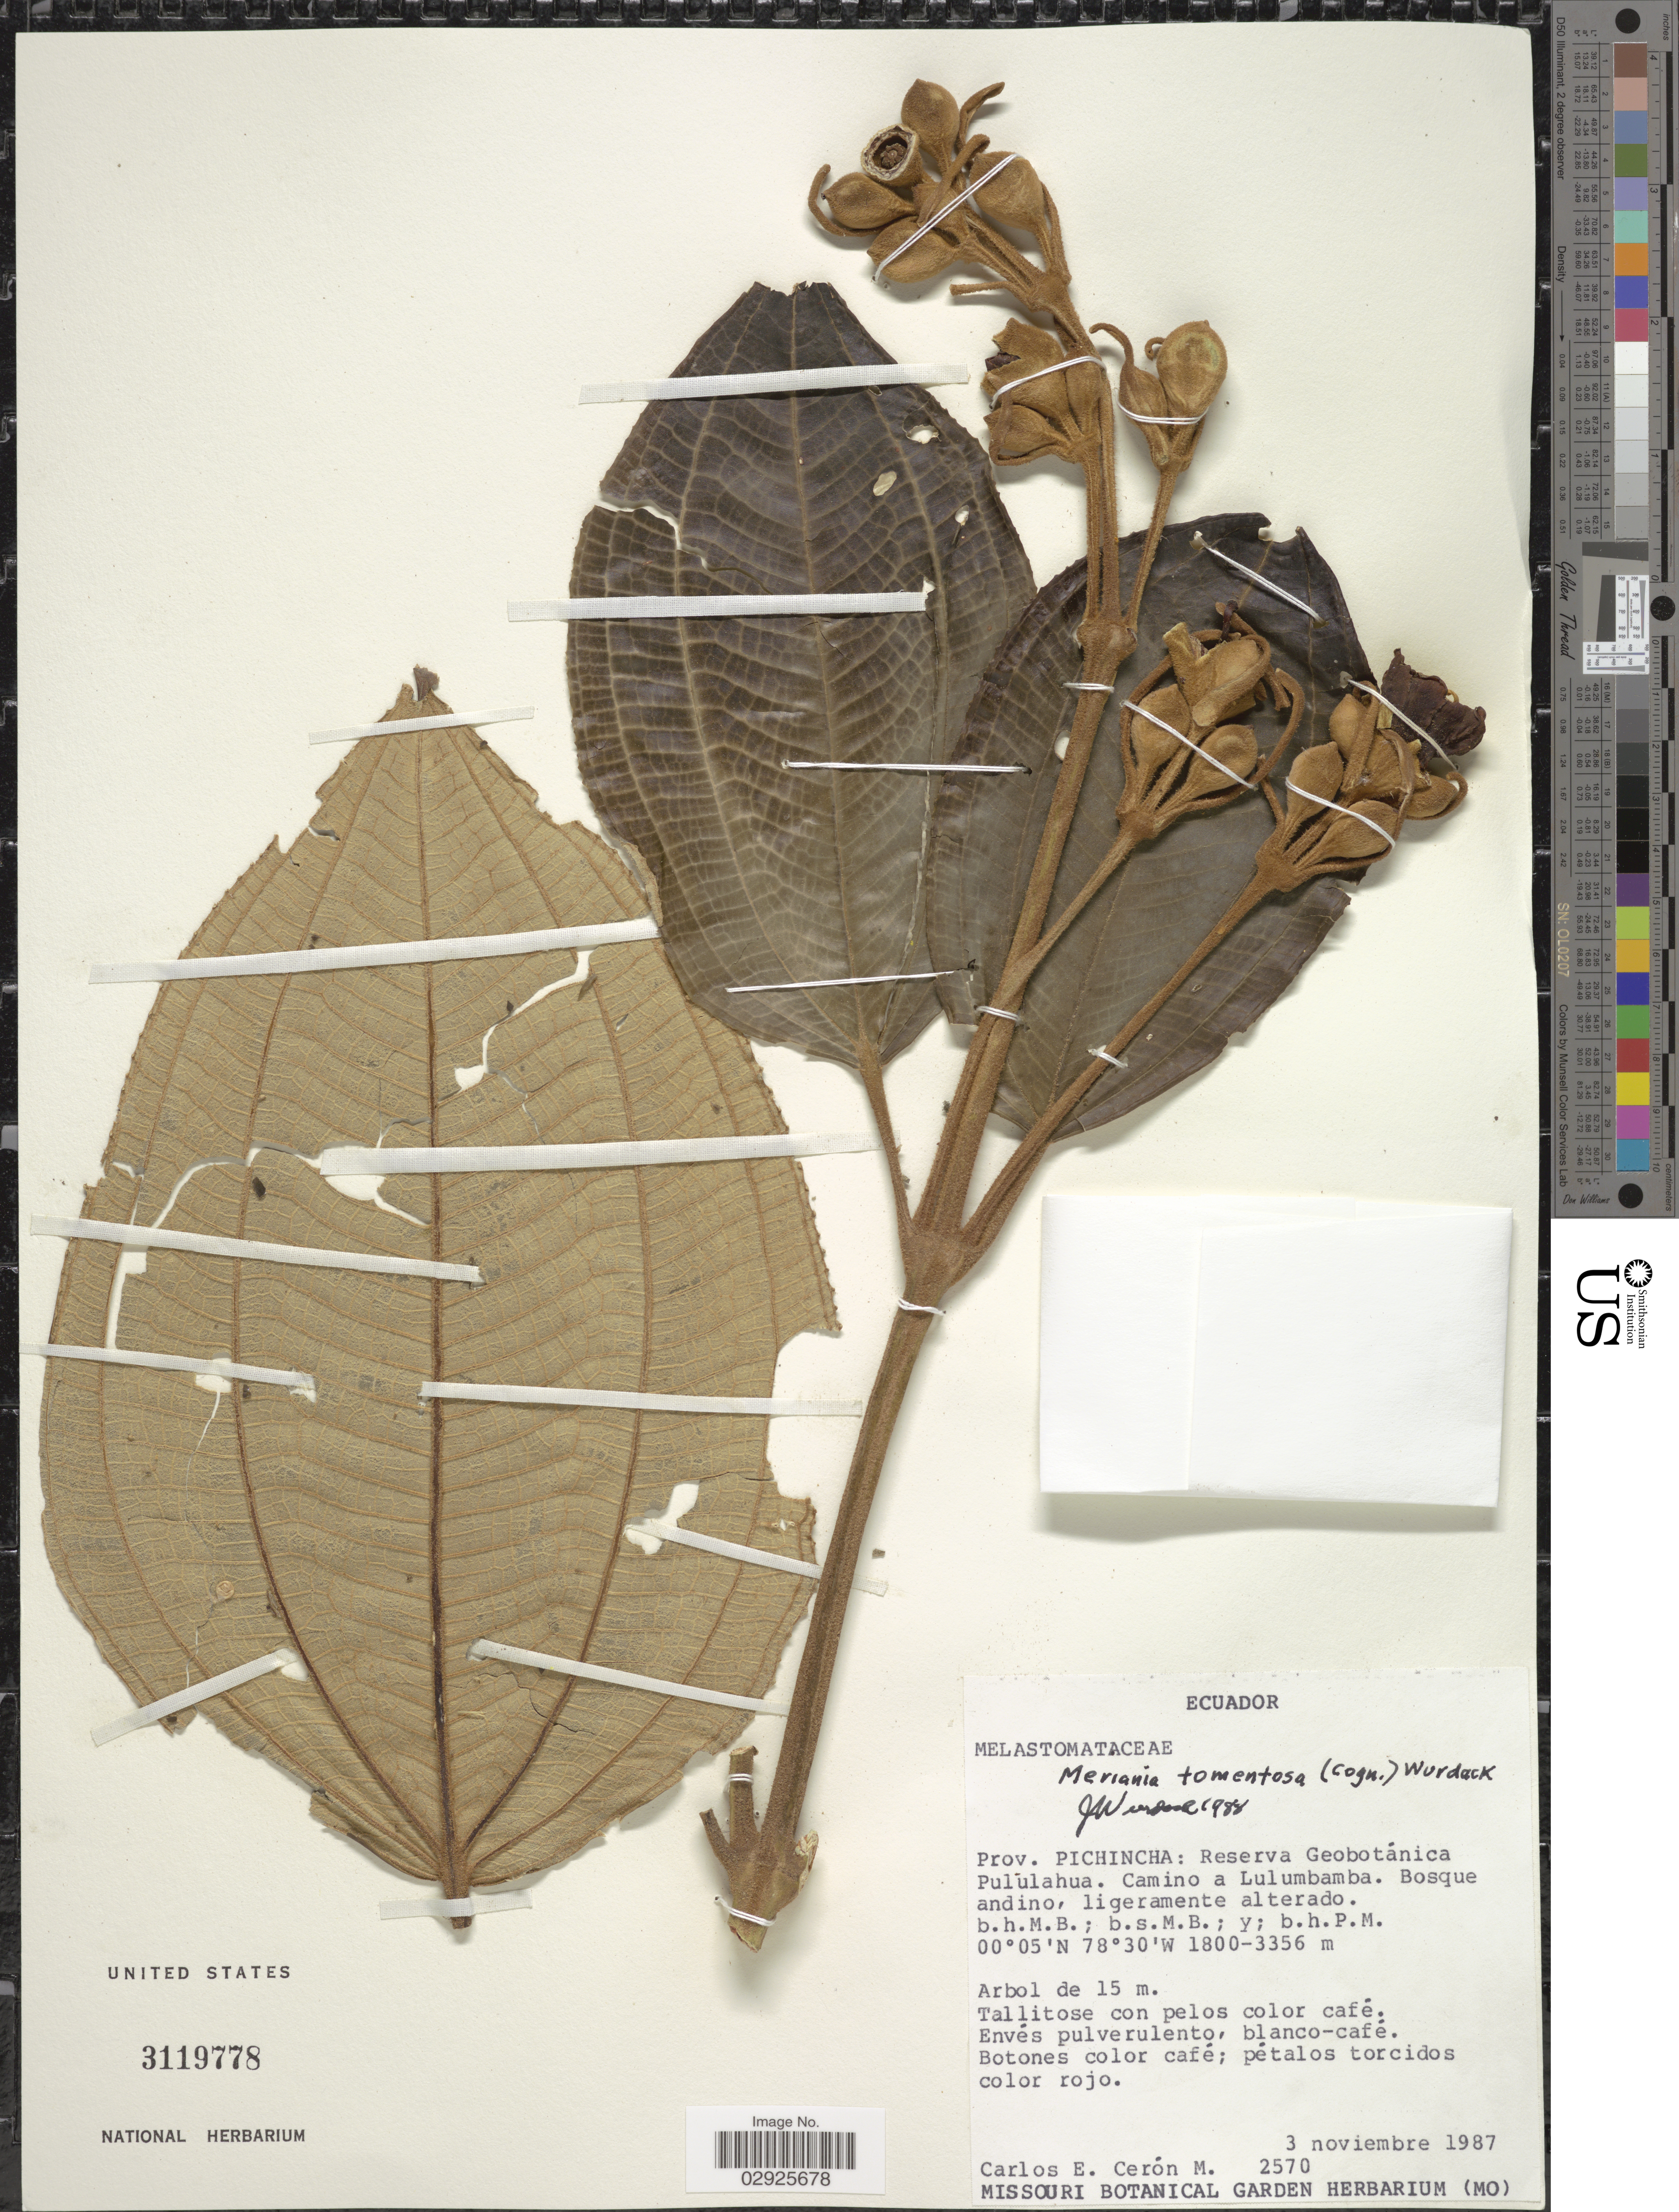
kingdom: Plantae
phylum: Tracheophyta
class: Magnoliopsida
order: Myrtales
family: Melastomataceae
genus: Meriania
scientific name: Meriania tomentosa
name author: (Cogn.) Wurdack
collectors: C. E. Cerón M.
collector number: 2570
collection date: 1987-11-03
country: Ecuador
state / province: Pichincha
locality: Reserva Geobotánica. Pululagua. Camino a Lulumbamba.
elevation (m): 1800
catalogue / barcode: US 3119778